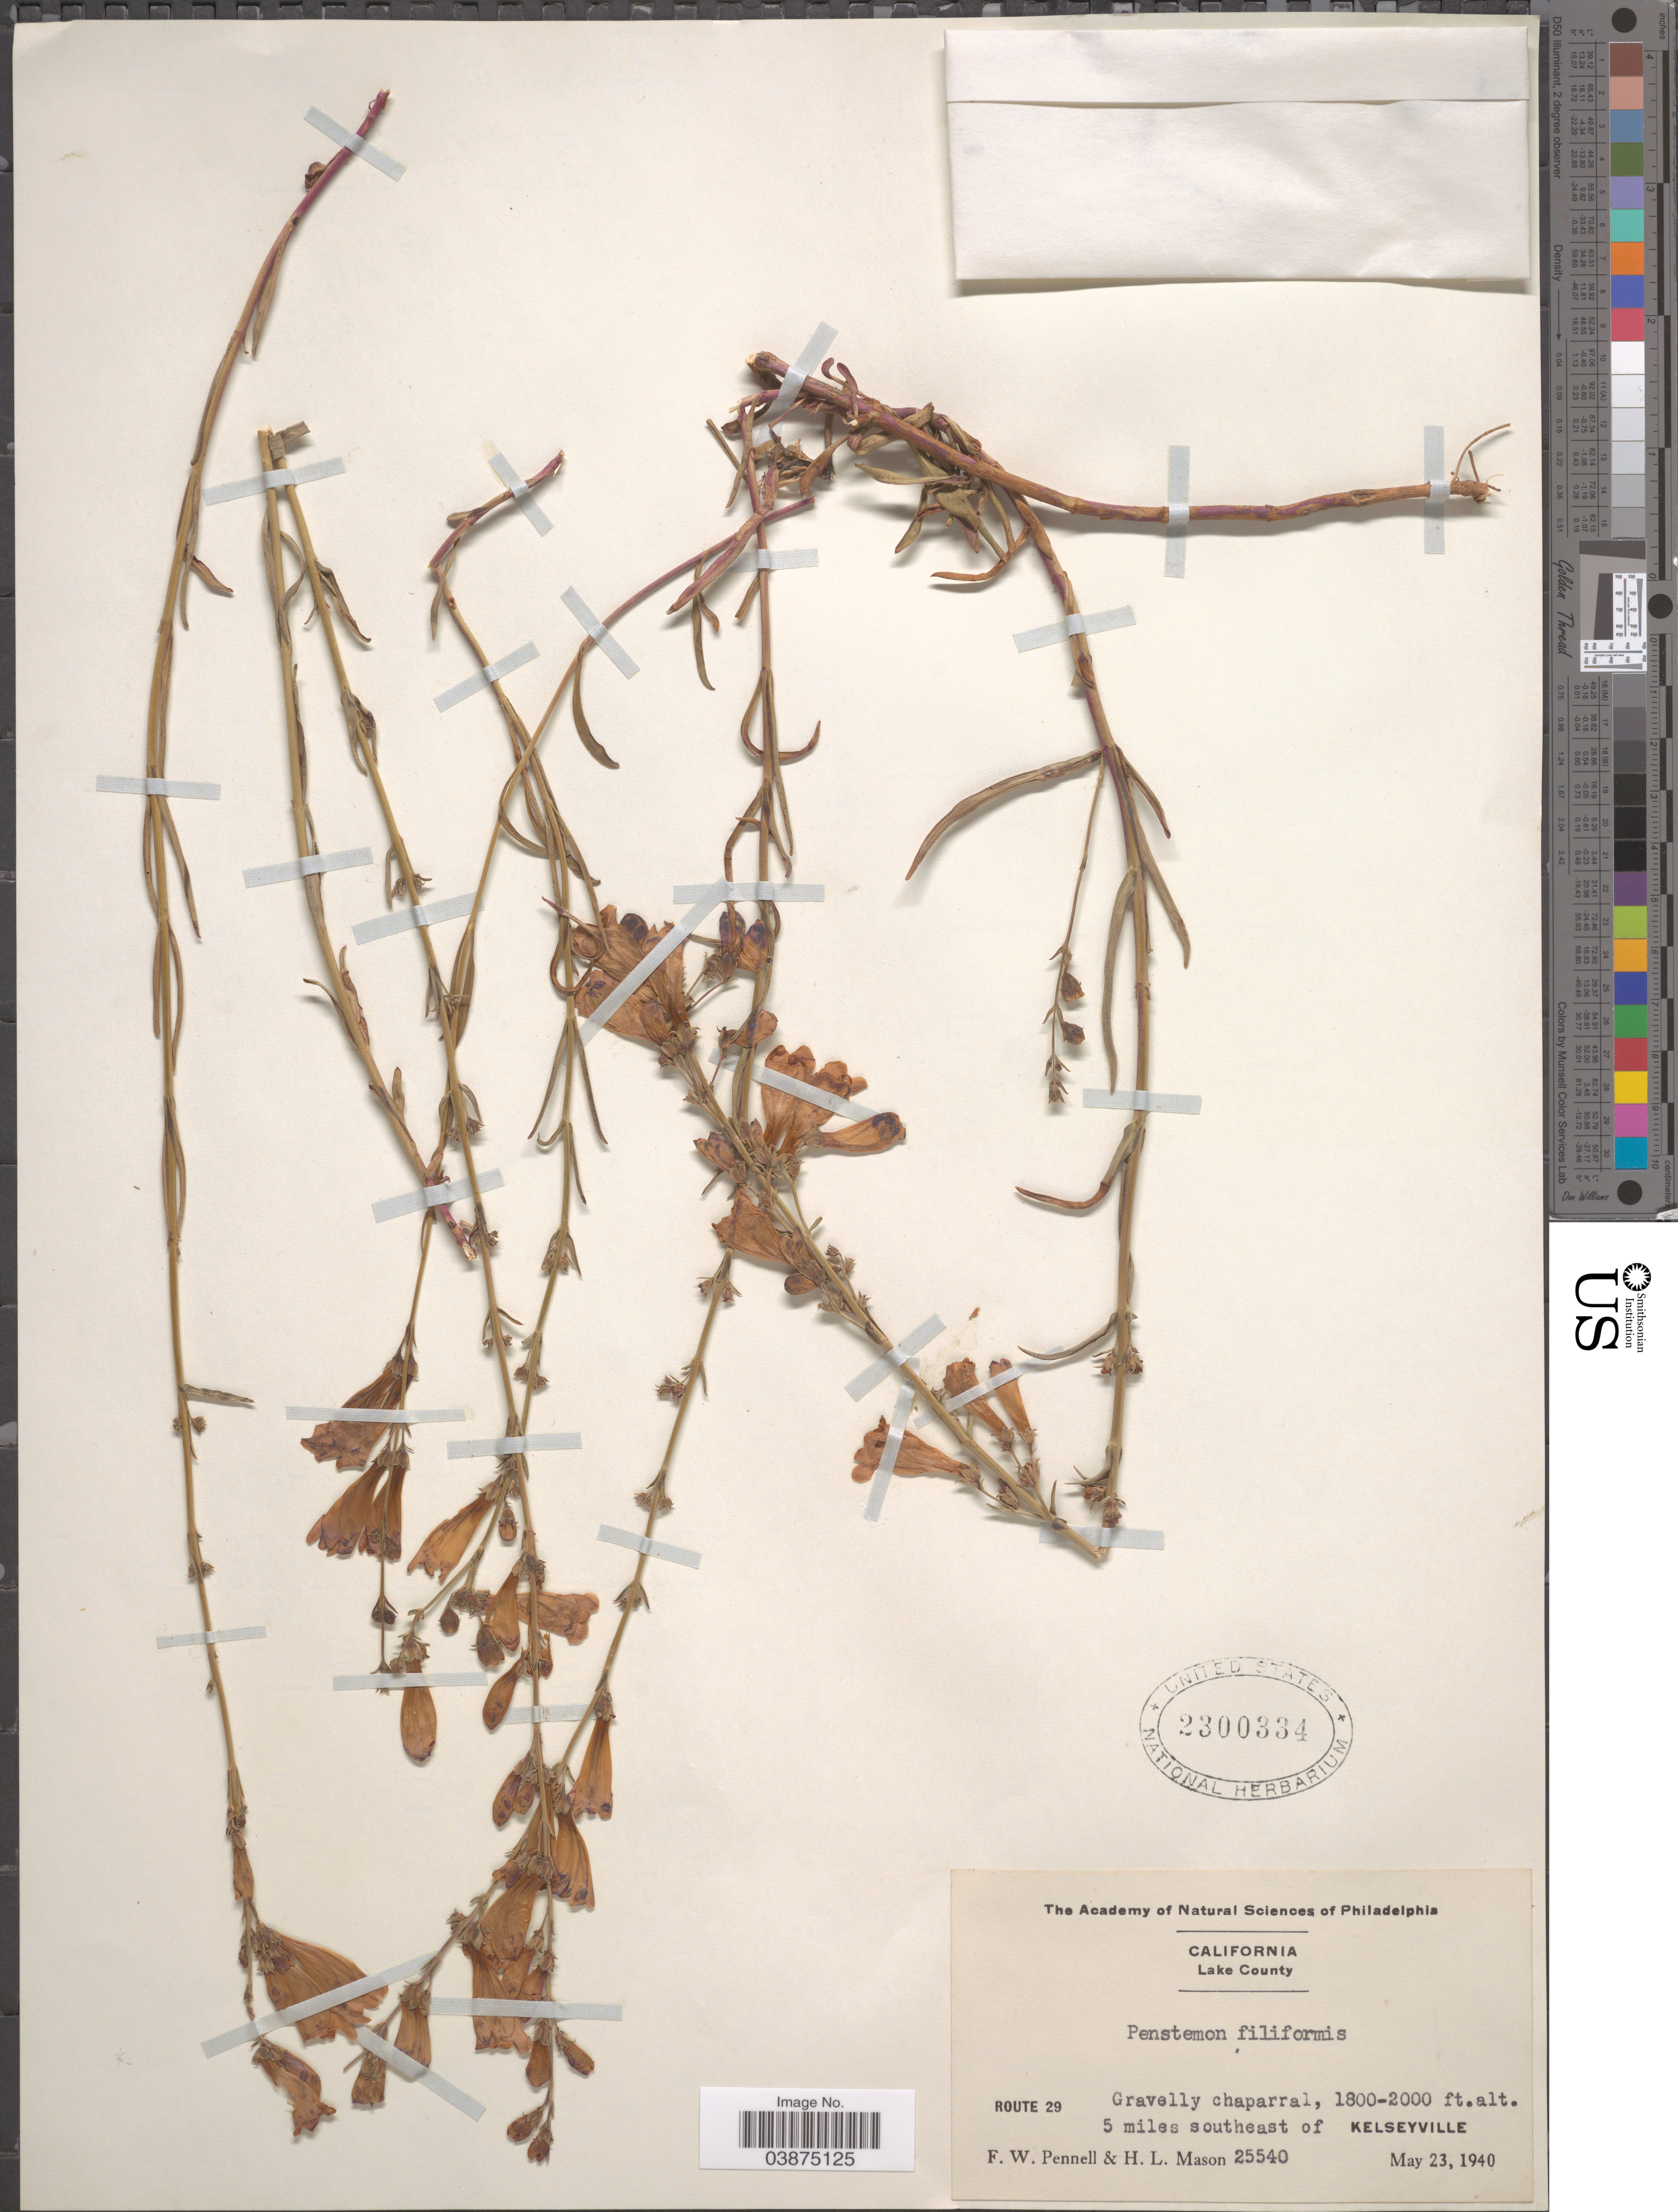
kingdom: Plantae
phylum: Tracheophyta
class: Magnoliopsida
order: Lamiales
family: Plantaginaceae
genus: Penstemon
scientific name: Penstemon filiformis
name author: D.D. Keck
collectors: F. W. Pennell & H. L. Mason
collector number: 25540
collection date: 1940-05-23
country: United States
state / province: California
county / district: Lake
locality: Lake County. Route 29, 5 miles southeast of Kelseyville.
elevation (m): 549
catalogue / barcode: US 2300334